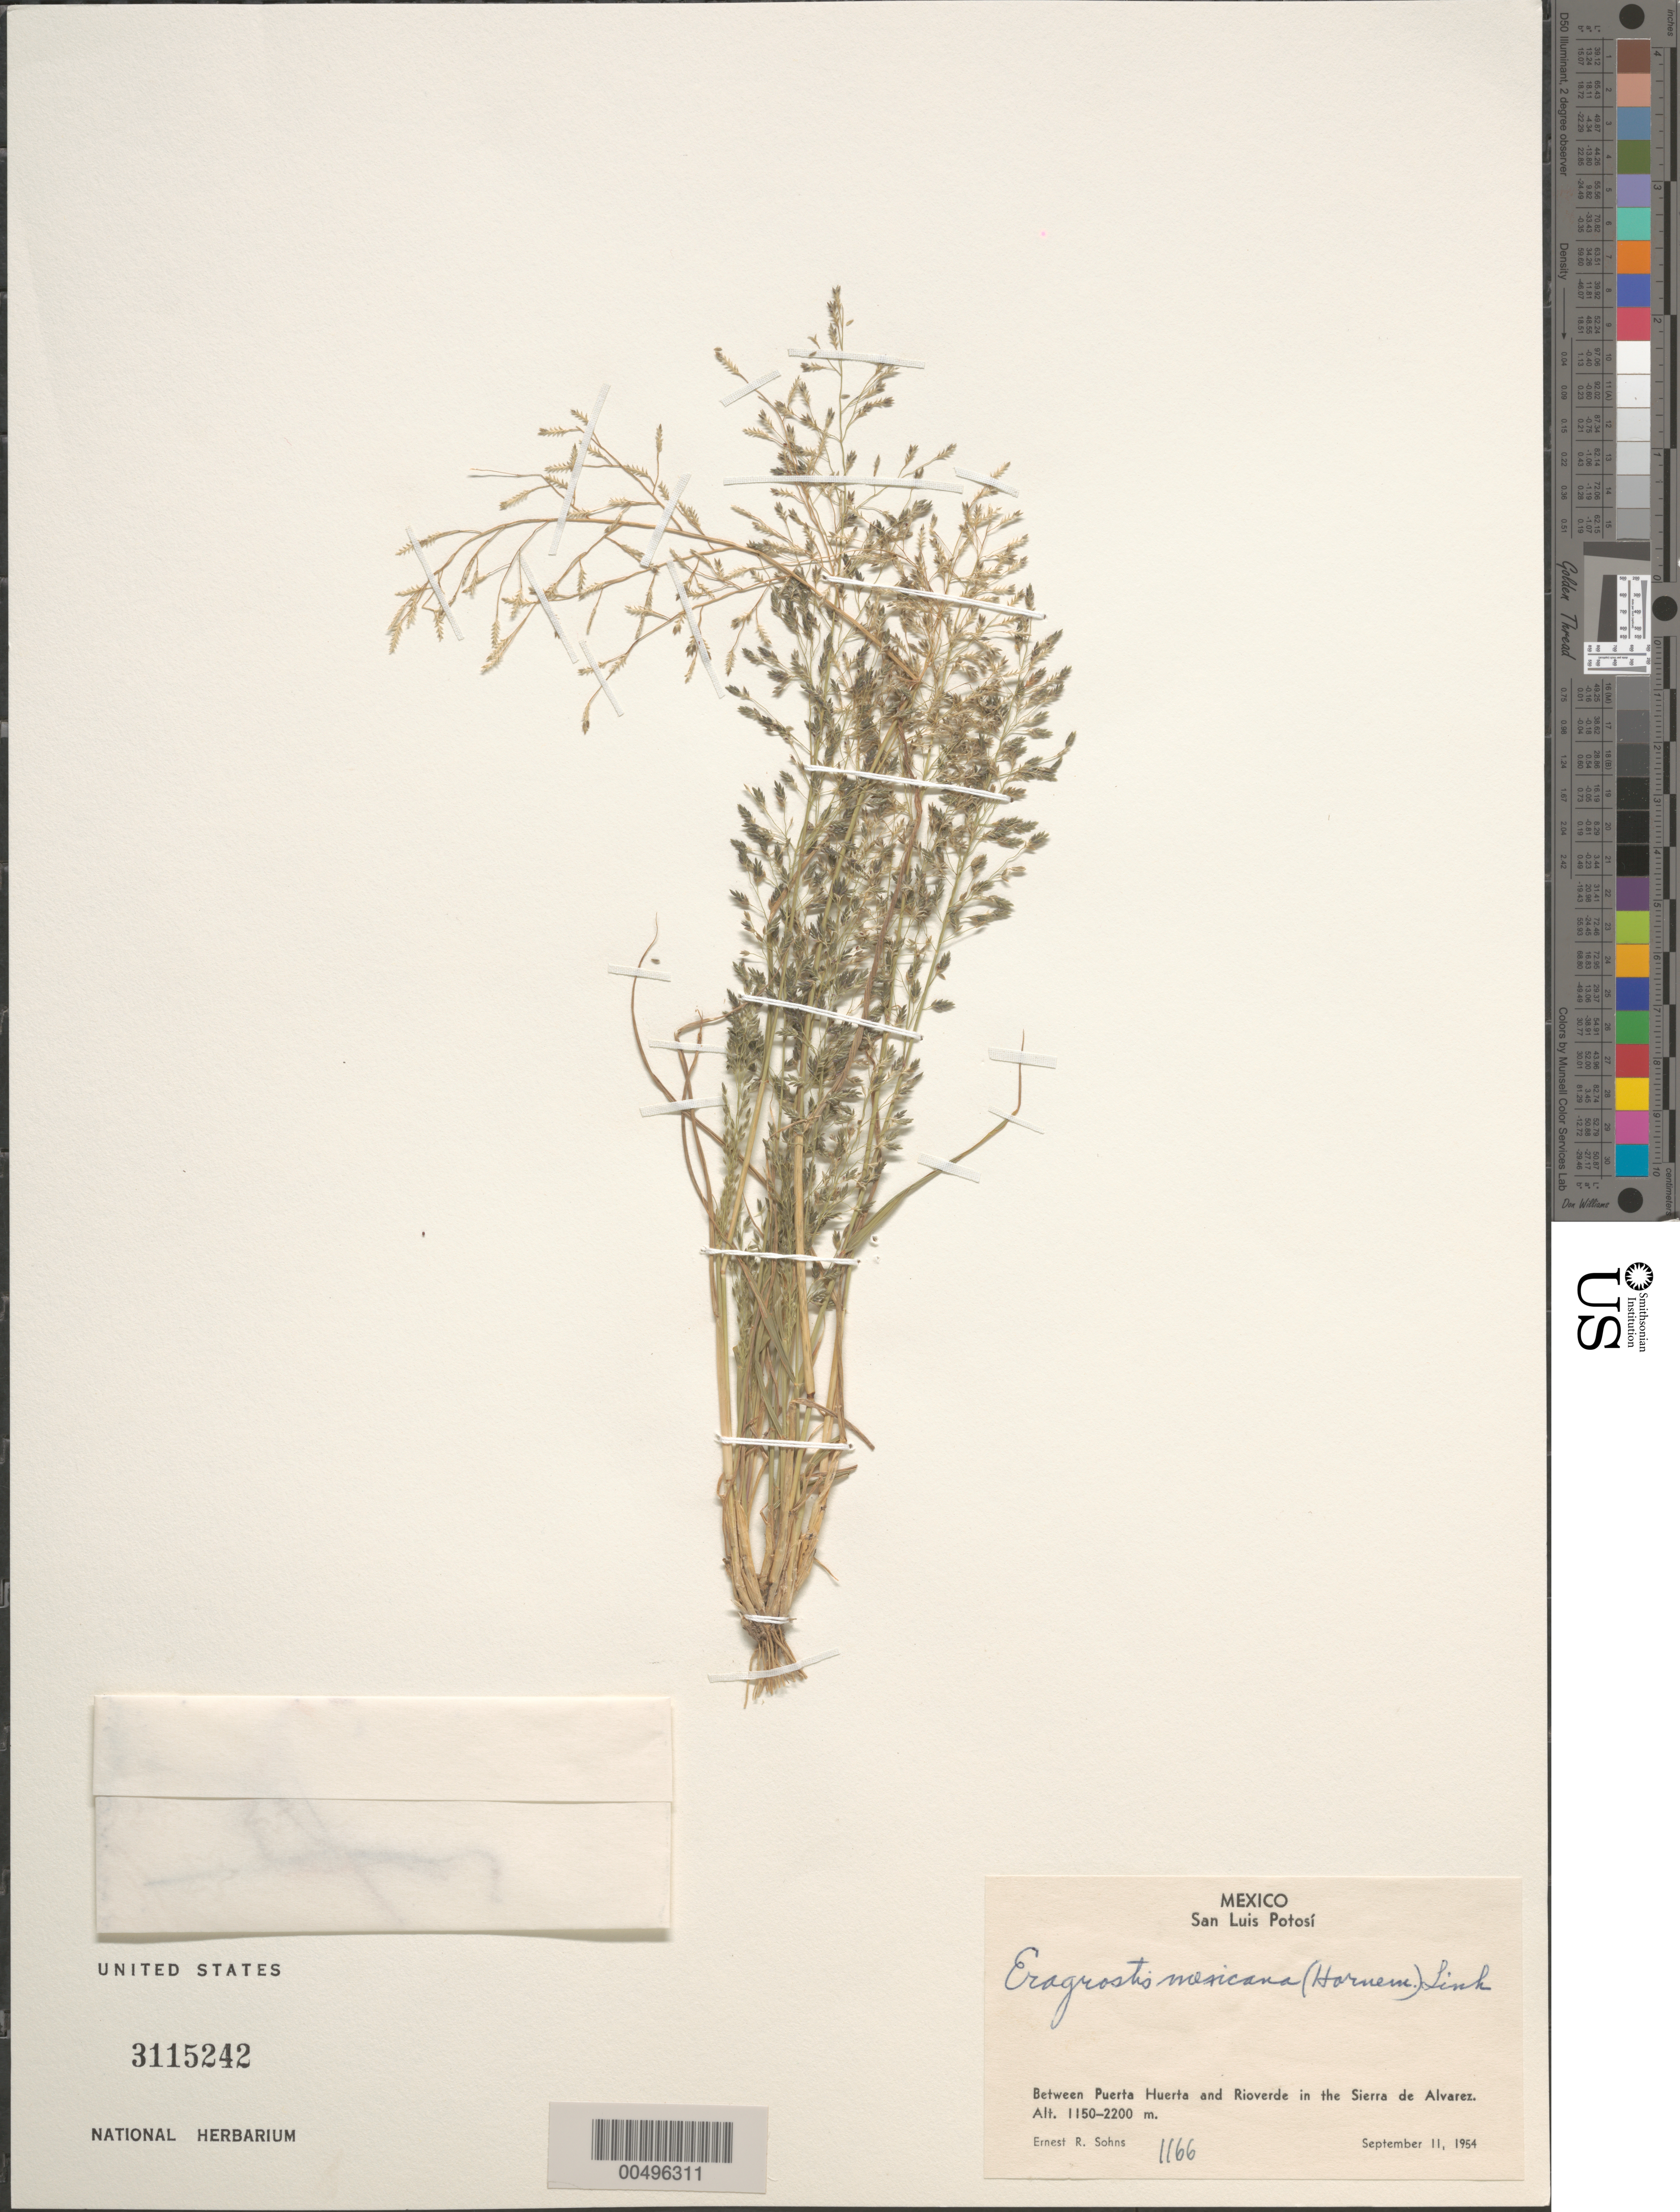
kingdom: Plantae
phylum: Tracheophyta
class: Liliopsida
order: Poales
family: Poaceae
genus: Eragrostis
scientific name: Eragrostis mexicana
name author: (Hornem.) Link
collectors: E. R. Sohns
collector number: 1166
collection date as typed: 11 Sep 1954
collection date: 1954-09-11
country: Mexico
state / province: San Luis Potosi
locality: Between Puerta Huerta and Rioverde in the Sierra de Alvarez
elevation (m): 1150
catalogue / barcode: US 3115242